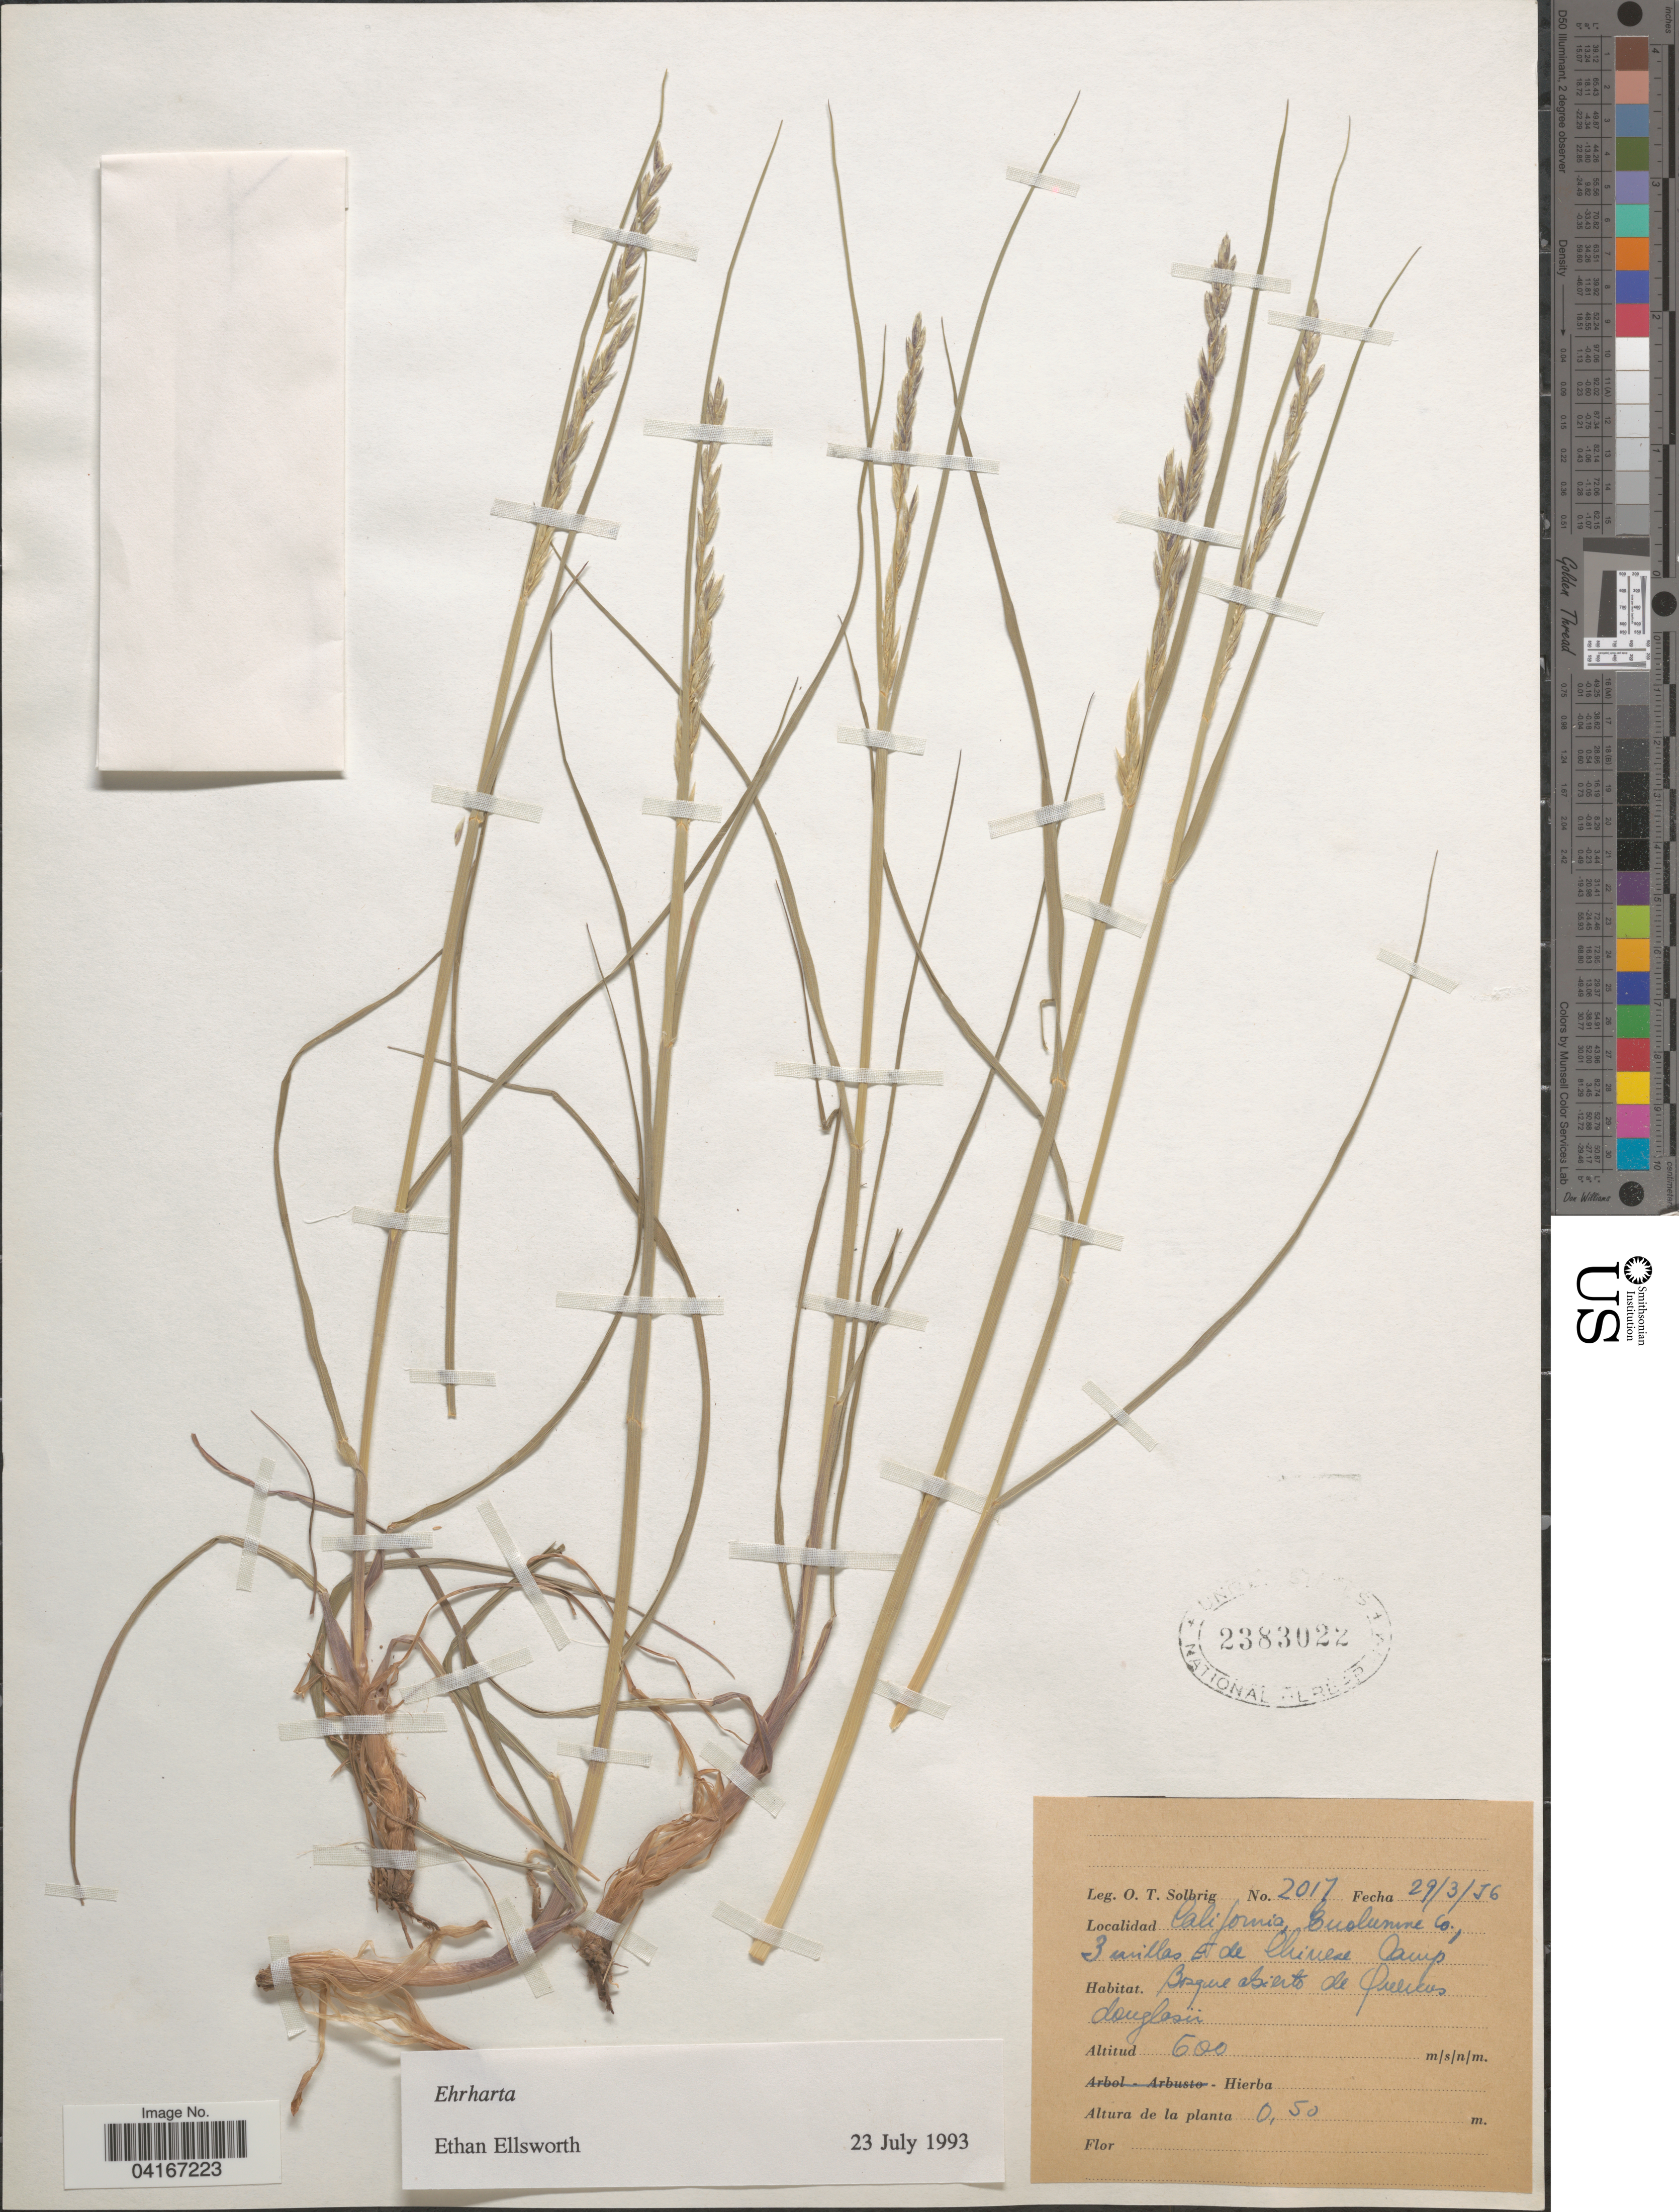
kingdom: Plantae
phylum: Tracheophyta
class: Liliopsida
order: Poales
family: Poaceae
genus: Ehrharta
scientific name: Ehrharta sp.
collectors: O. T. Solbrig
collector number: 2017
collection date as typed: Transcribed d/m/y: 29/3/56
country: United States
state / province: California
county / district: Tuolumne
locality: Tuolumne Co., 3 millas E de Chinese Camp.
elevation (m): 600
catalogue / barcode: US 2383022